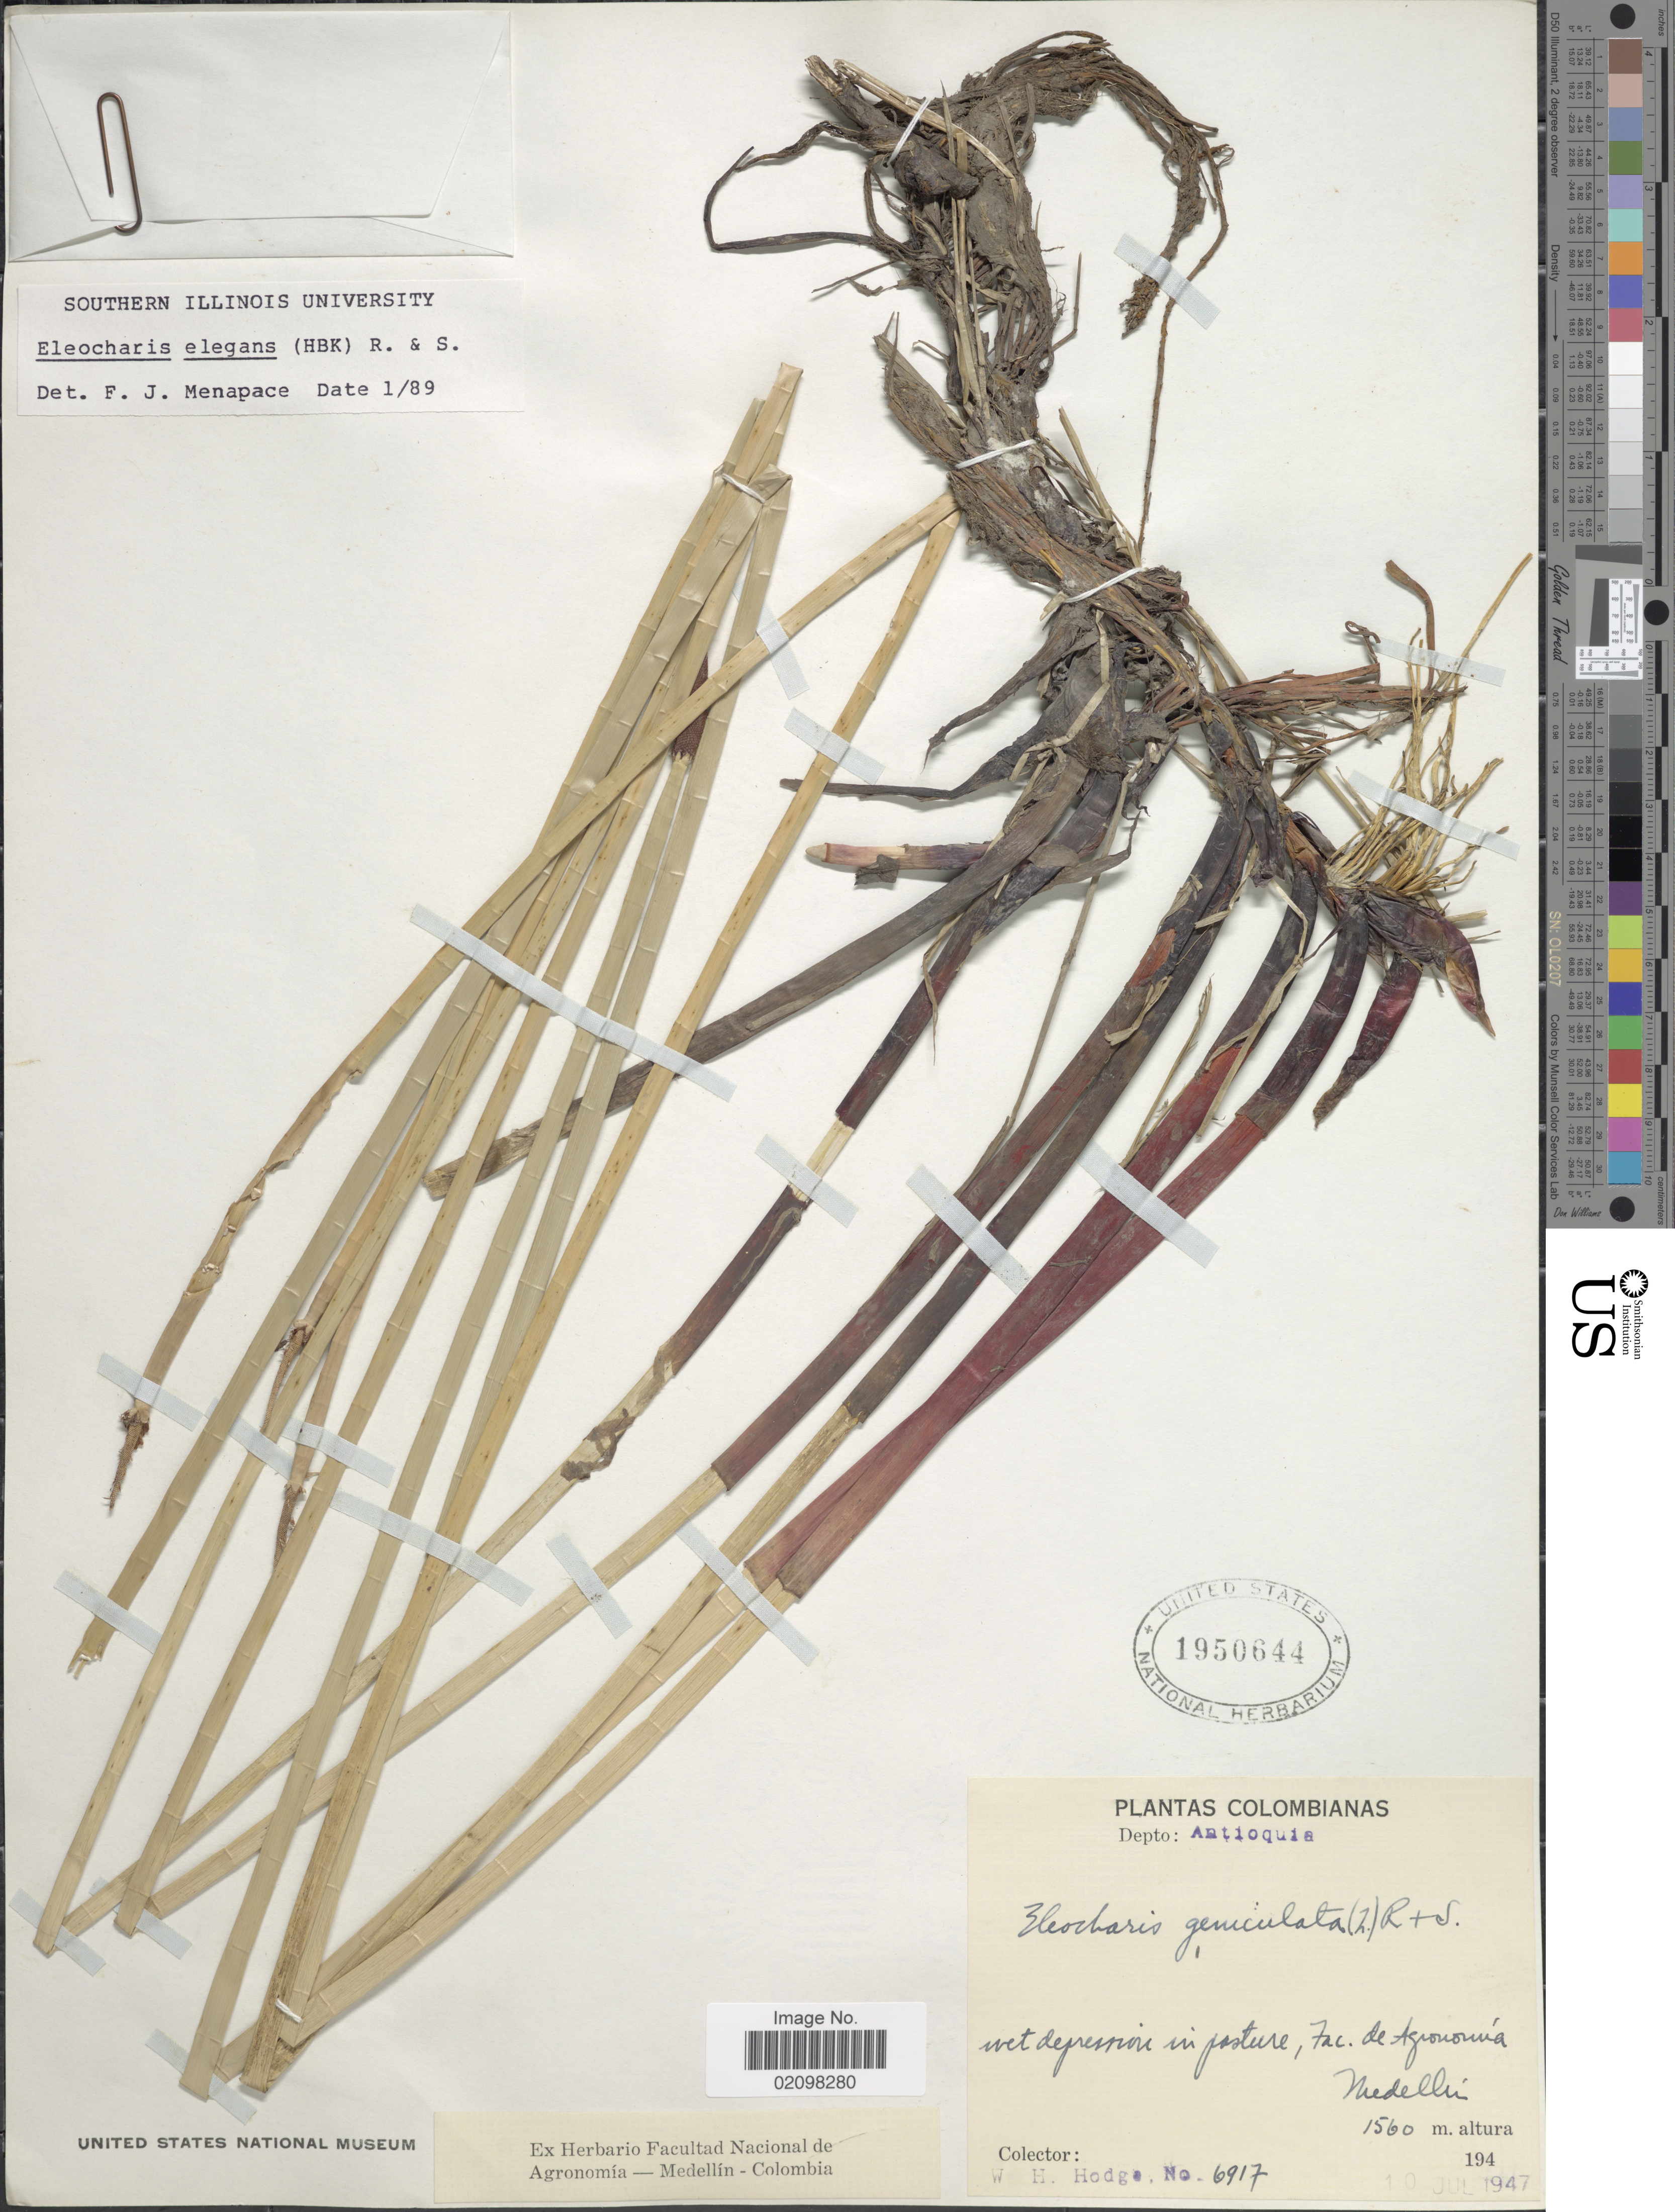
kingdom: Plantae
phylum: Tracheophyta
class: Liliopsida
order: Poales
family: Cyperaceae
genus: Eleocharis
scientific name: Eleocharis elegans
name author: (Kunth) Roem. & Schult.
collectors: W. Hodge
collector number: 6917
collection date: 1947-07-10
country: Colombia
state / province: Antioquia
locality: Fac. de Agronomía Medellin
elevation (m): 1560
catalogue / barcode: US 1950644